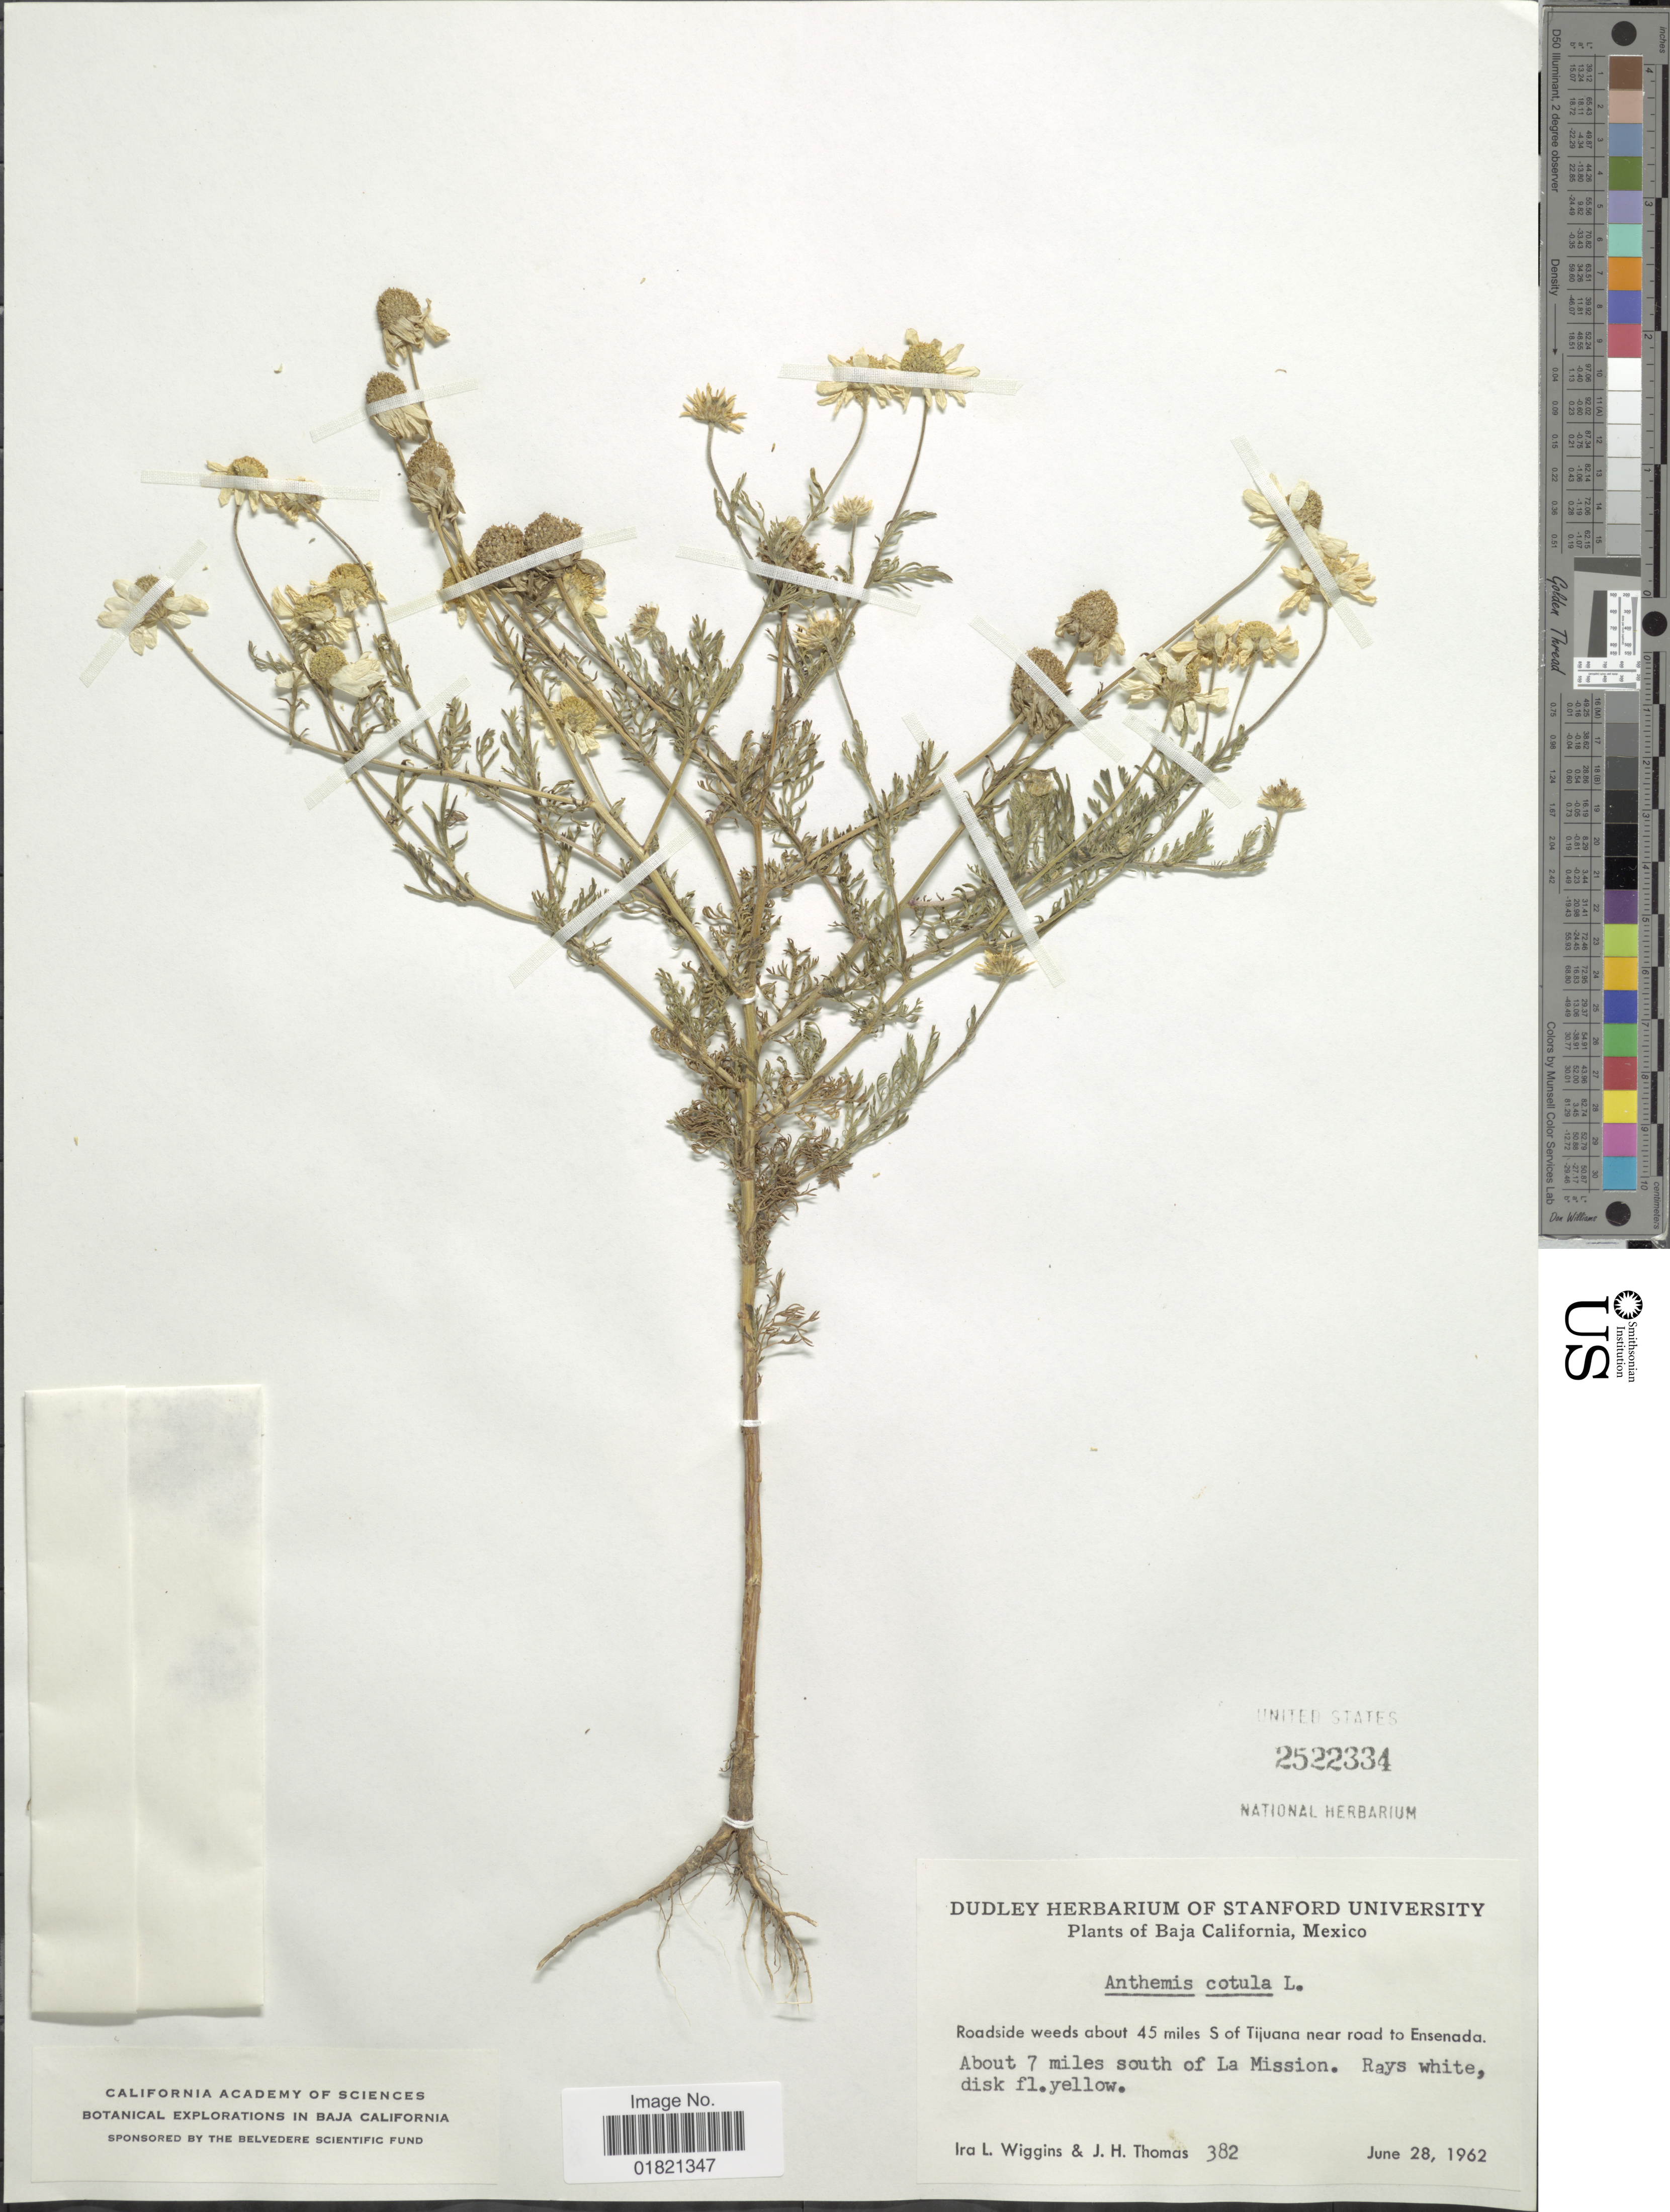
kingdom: Plantae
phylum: Tracheophyta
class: Magnoliopsida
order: Asterales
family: Asteraceae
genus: Anthemis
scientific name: Anthemis cotula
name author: L.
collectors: I. L. Wiggins & J. H. Thomas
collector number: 382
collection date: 1962-06-28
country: Mexico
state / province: Baja California Norte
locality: Roadside weeds about 45 miles S of Tijuana near road to Ensenada, about 7 miles south of La Mission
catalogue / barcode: US 2522334